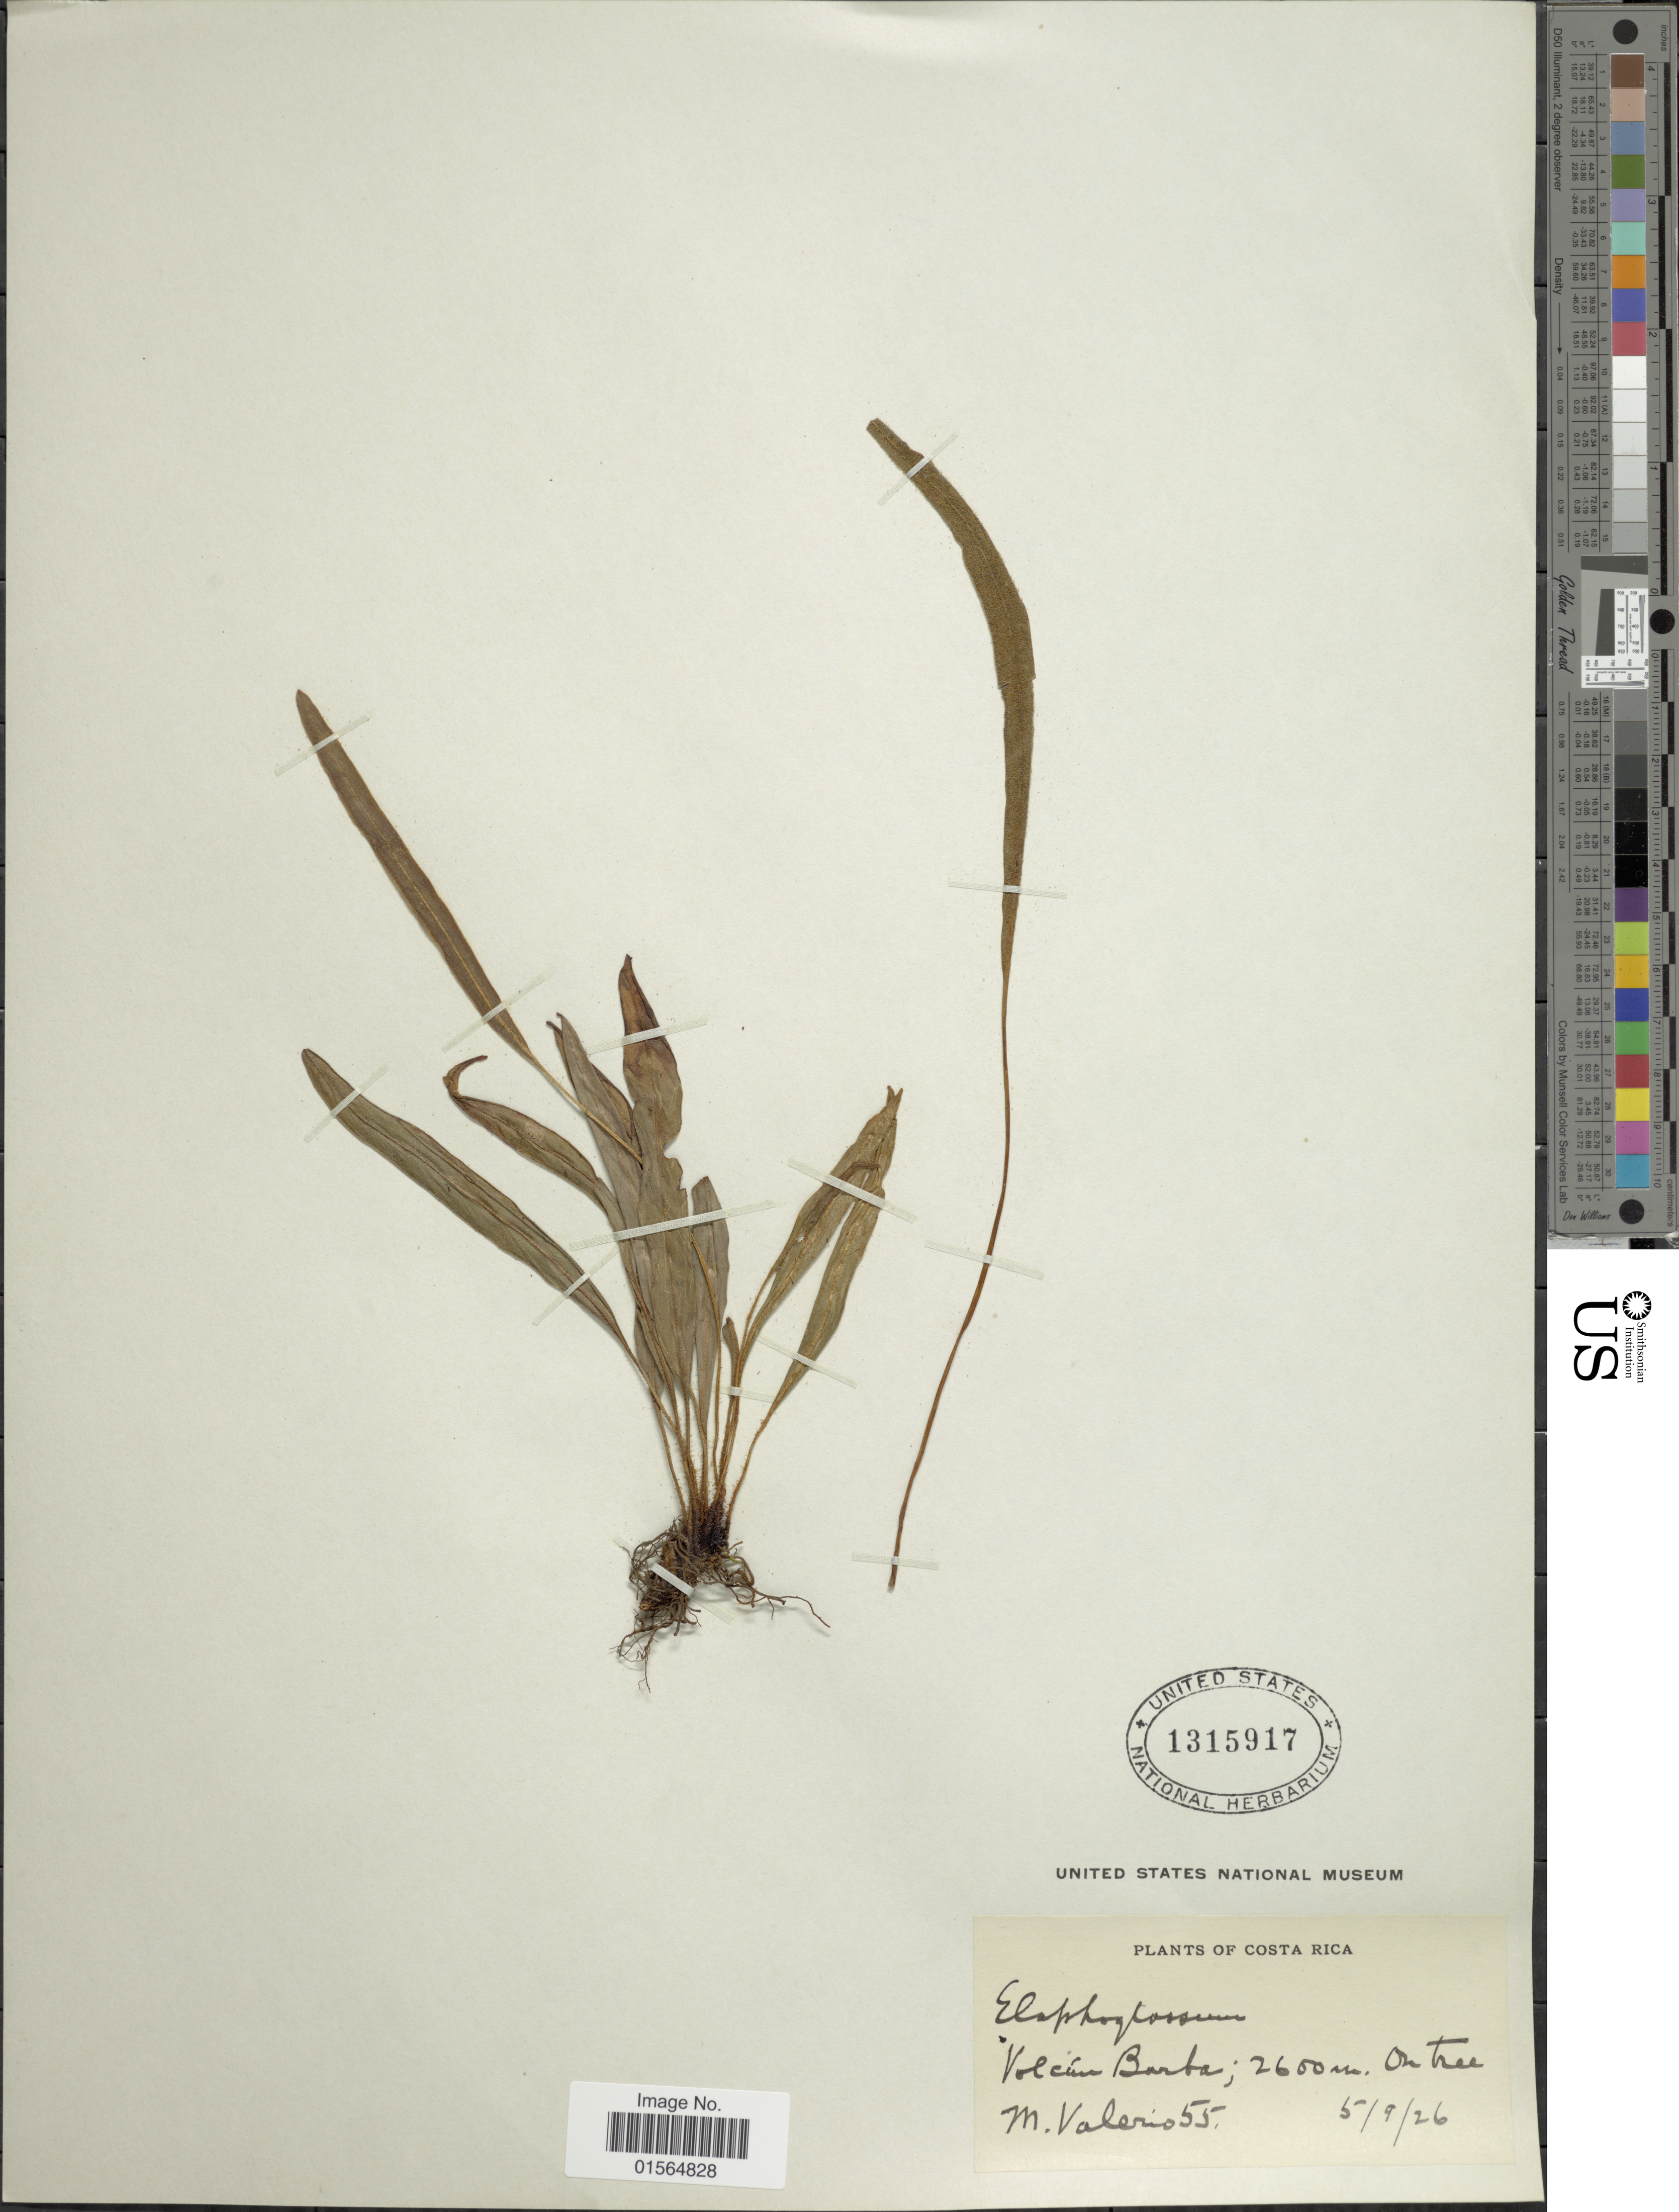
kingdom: Plantae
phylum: Tracheophyta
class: Polypodiopsida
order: Polypodiales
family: Dryopteridaceae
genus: Elaphoglossum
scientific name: Elaphoglossum petiolatum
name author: (Sw.) Urb.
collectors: M. Valerio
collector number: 55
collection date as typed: Transcribed d/m/y: 5/9/26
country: Costa Rica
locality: Volcan Barba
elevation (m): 2600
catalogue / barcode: US 1315917